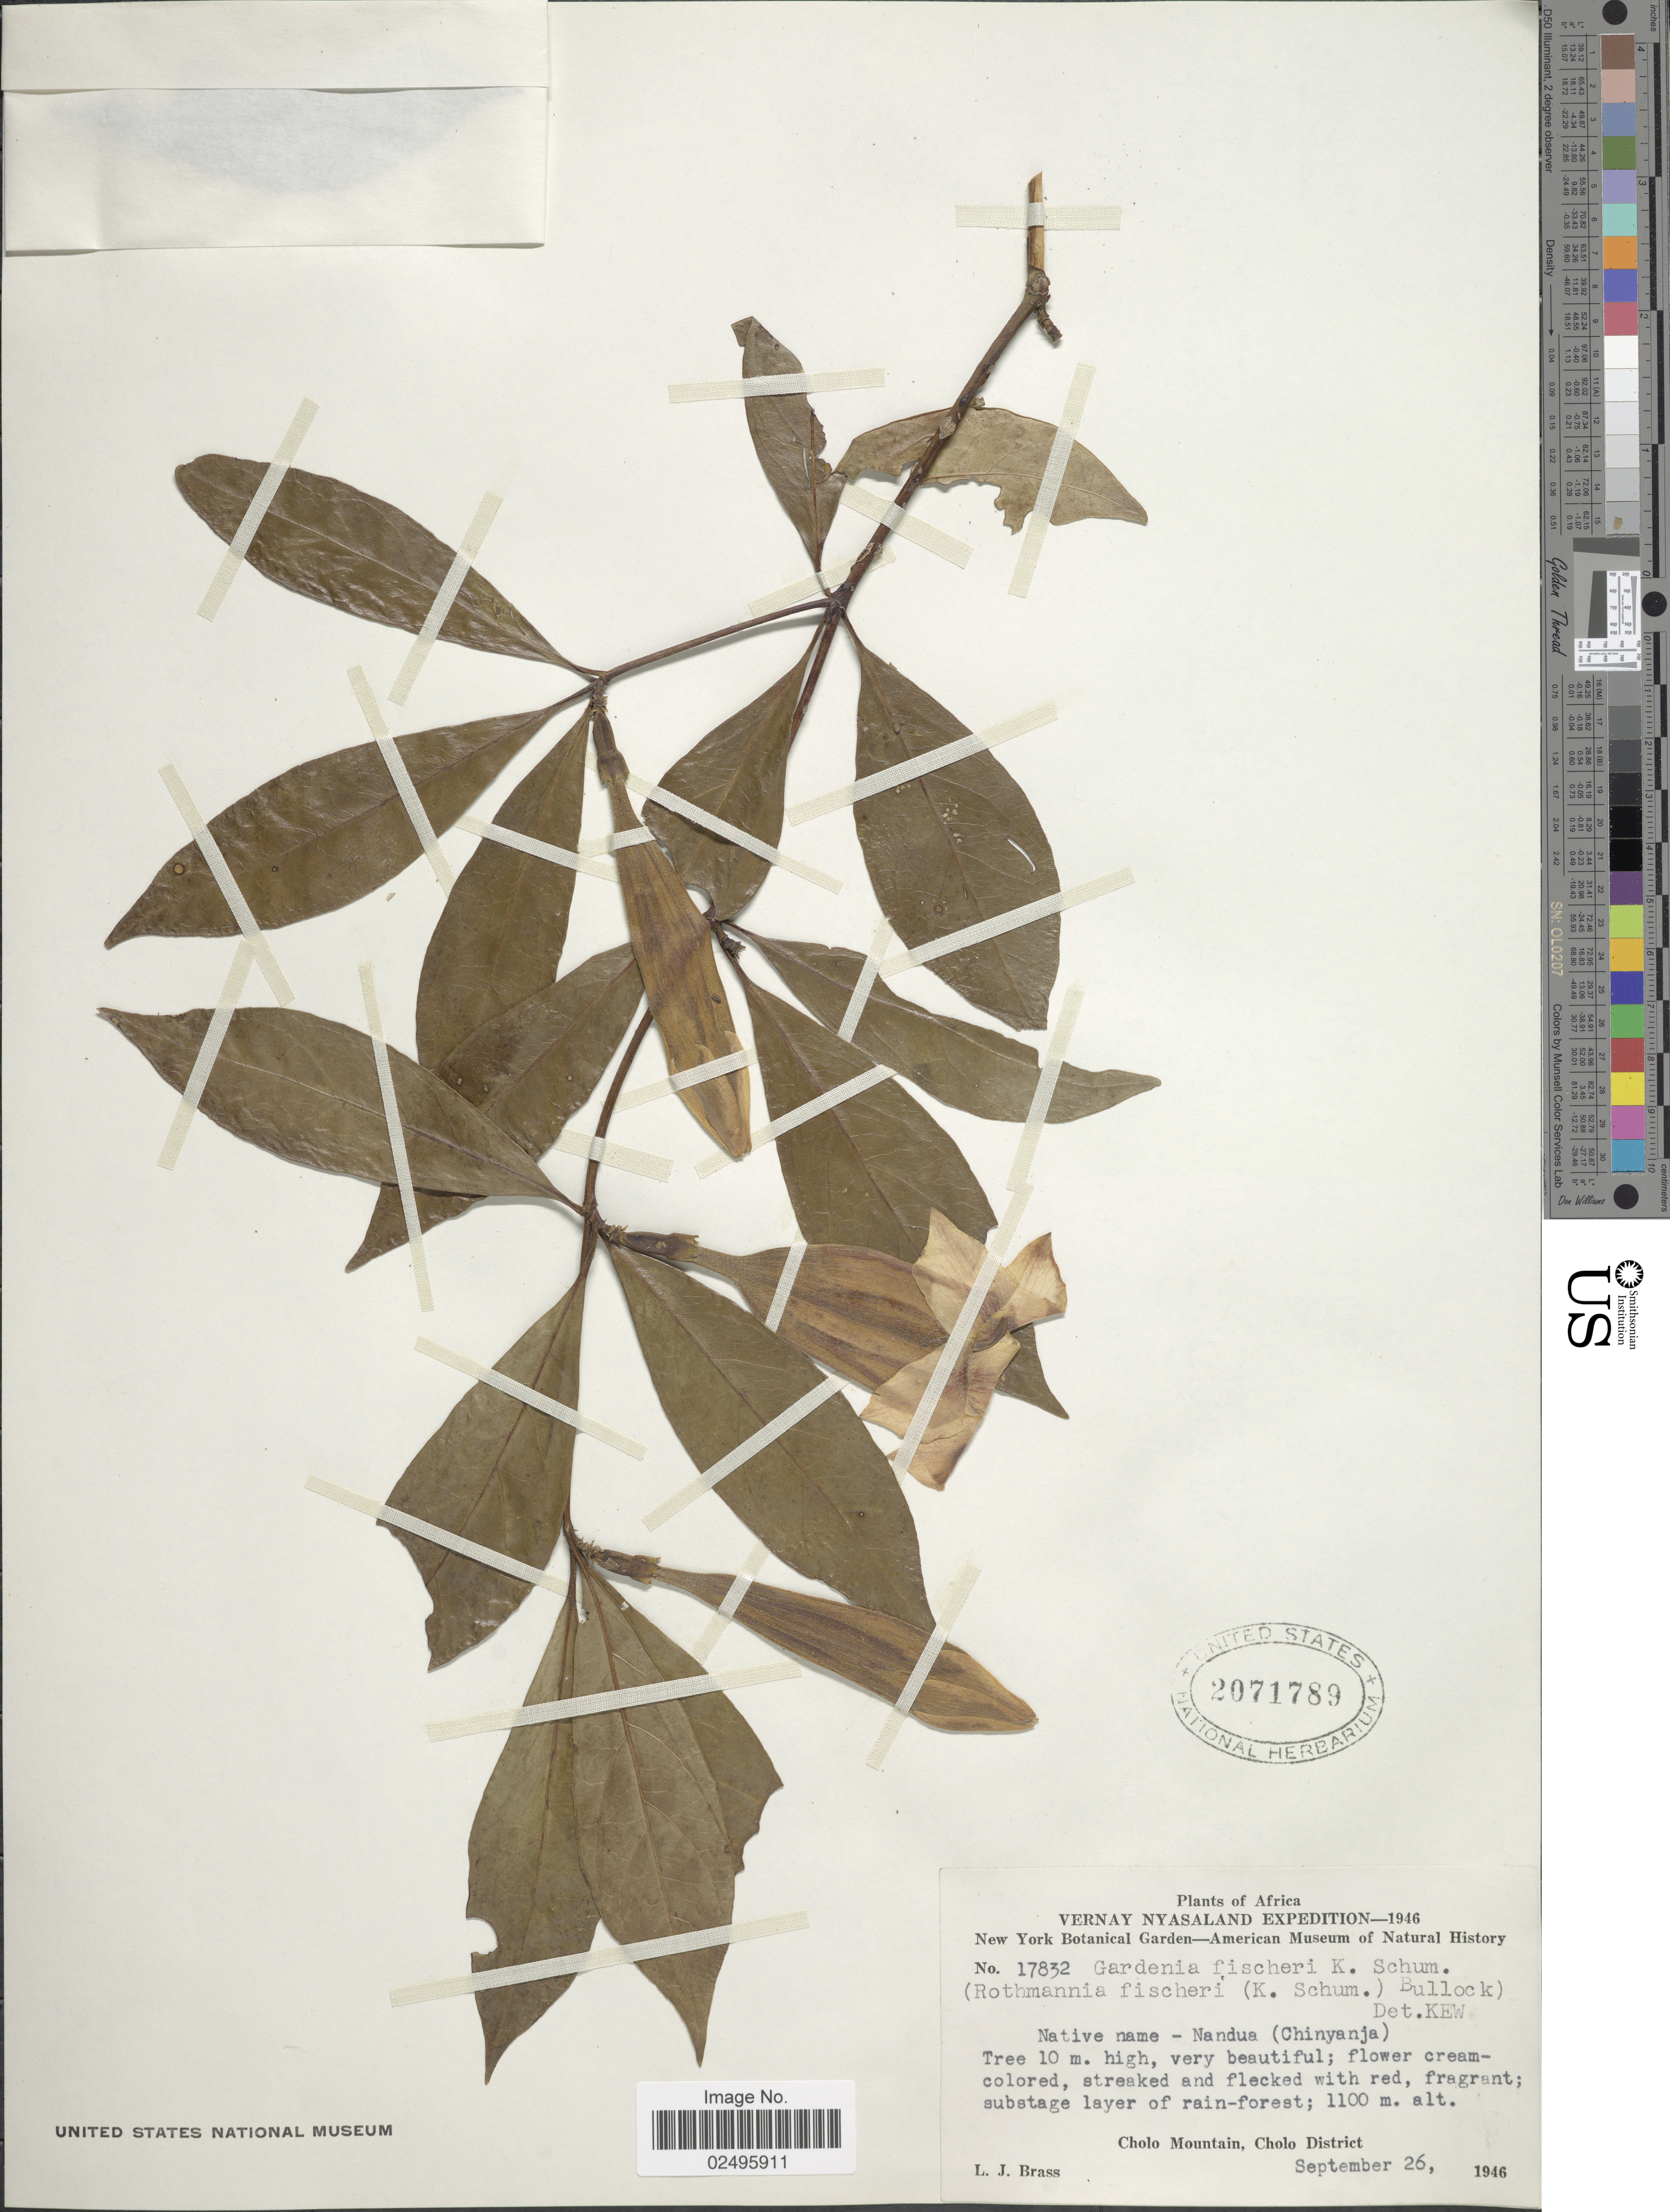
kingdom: Plantae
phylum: Tracheophyta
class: Magnoliopsida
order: Gentianales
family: Rubiaceae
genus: Rothmannia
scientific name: Rothmannia fischeri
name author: (K. Schum.) Bullock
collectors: L. J. Brass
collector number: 17832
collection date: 1946-09-26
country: Malawi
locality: Vernay Nyasaland. Cholo Mountain, Cholo District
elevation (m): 1100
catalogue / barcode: US 2071789